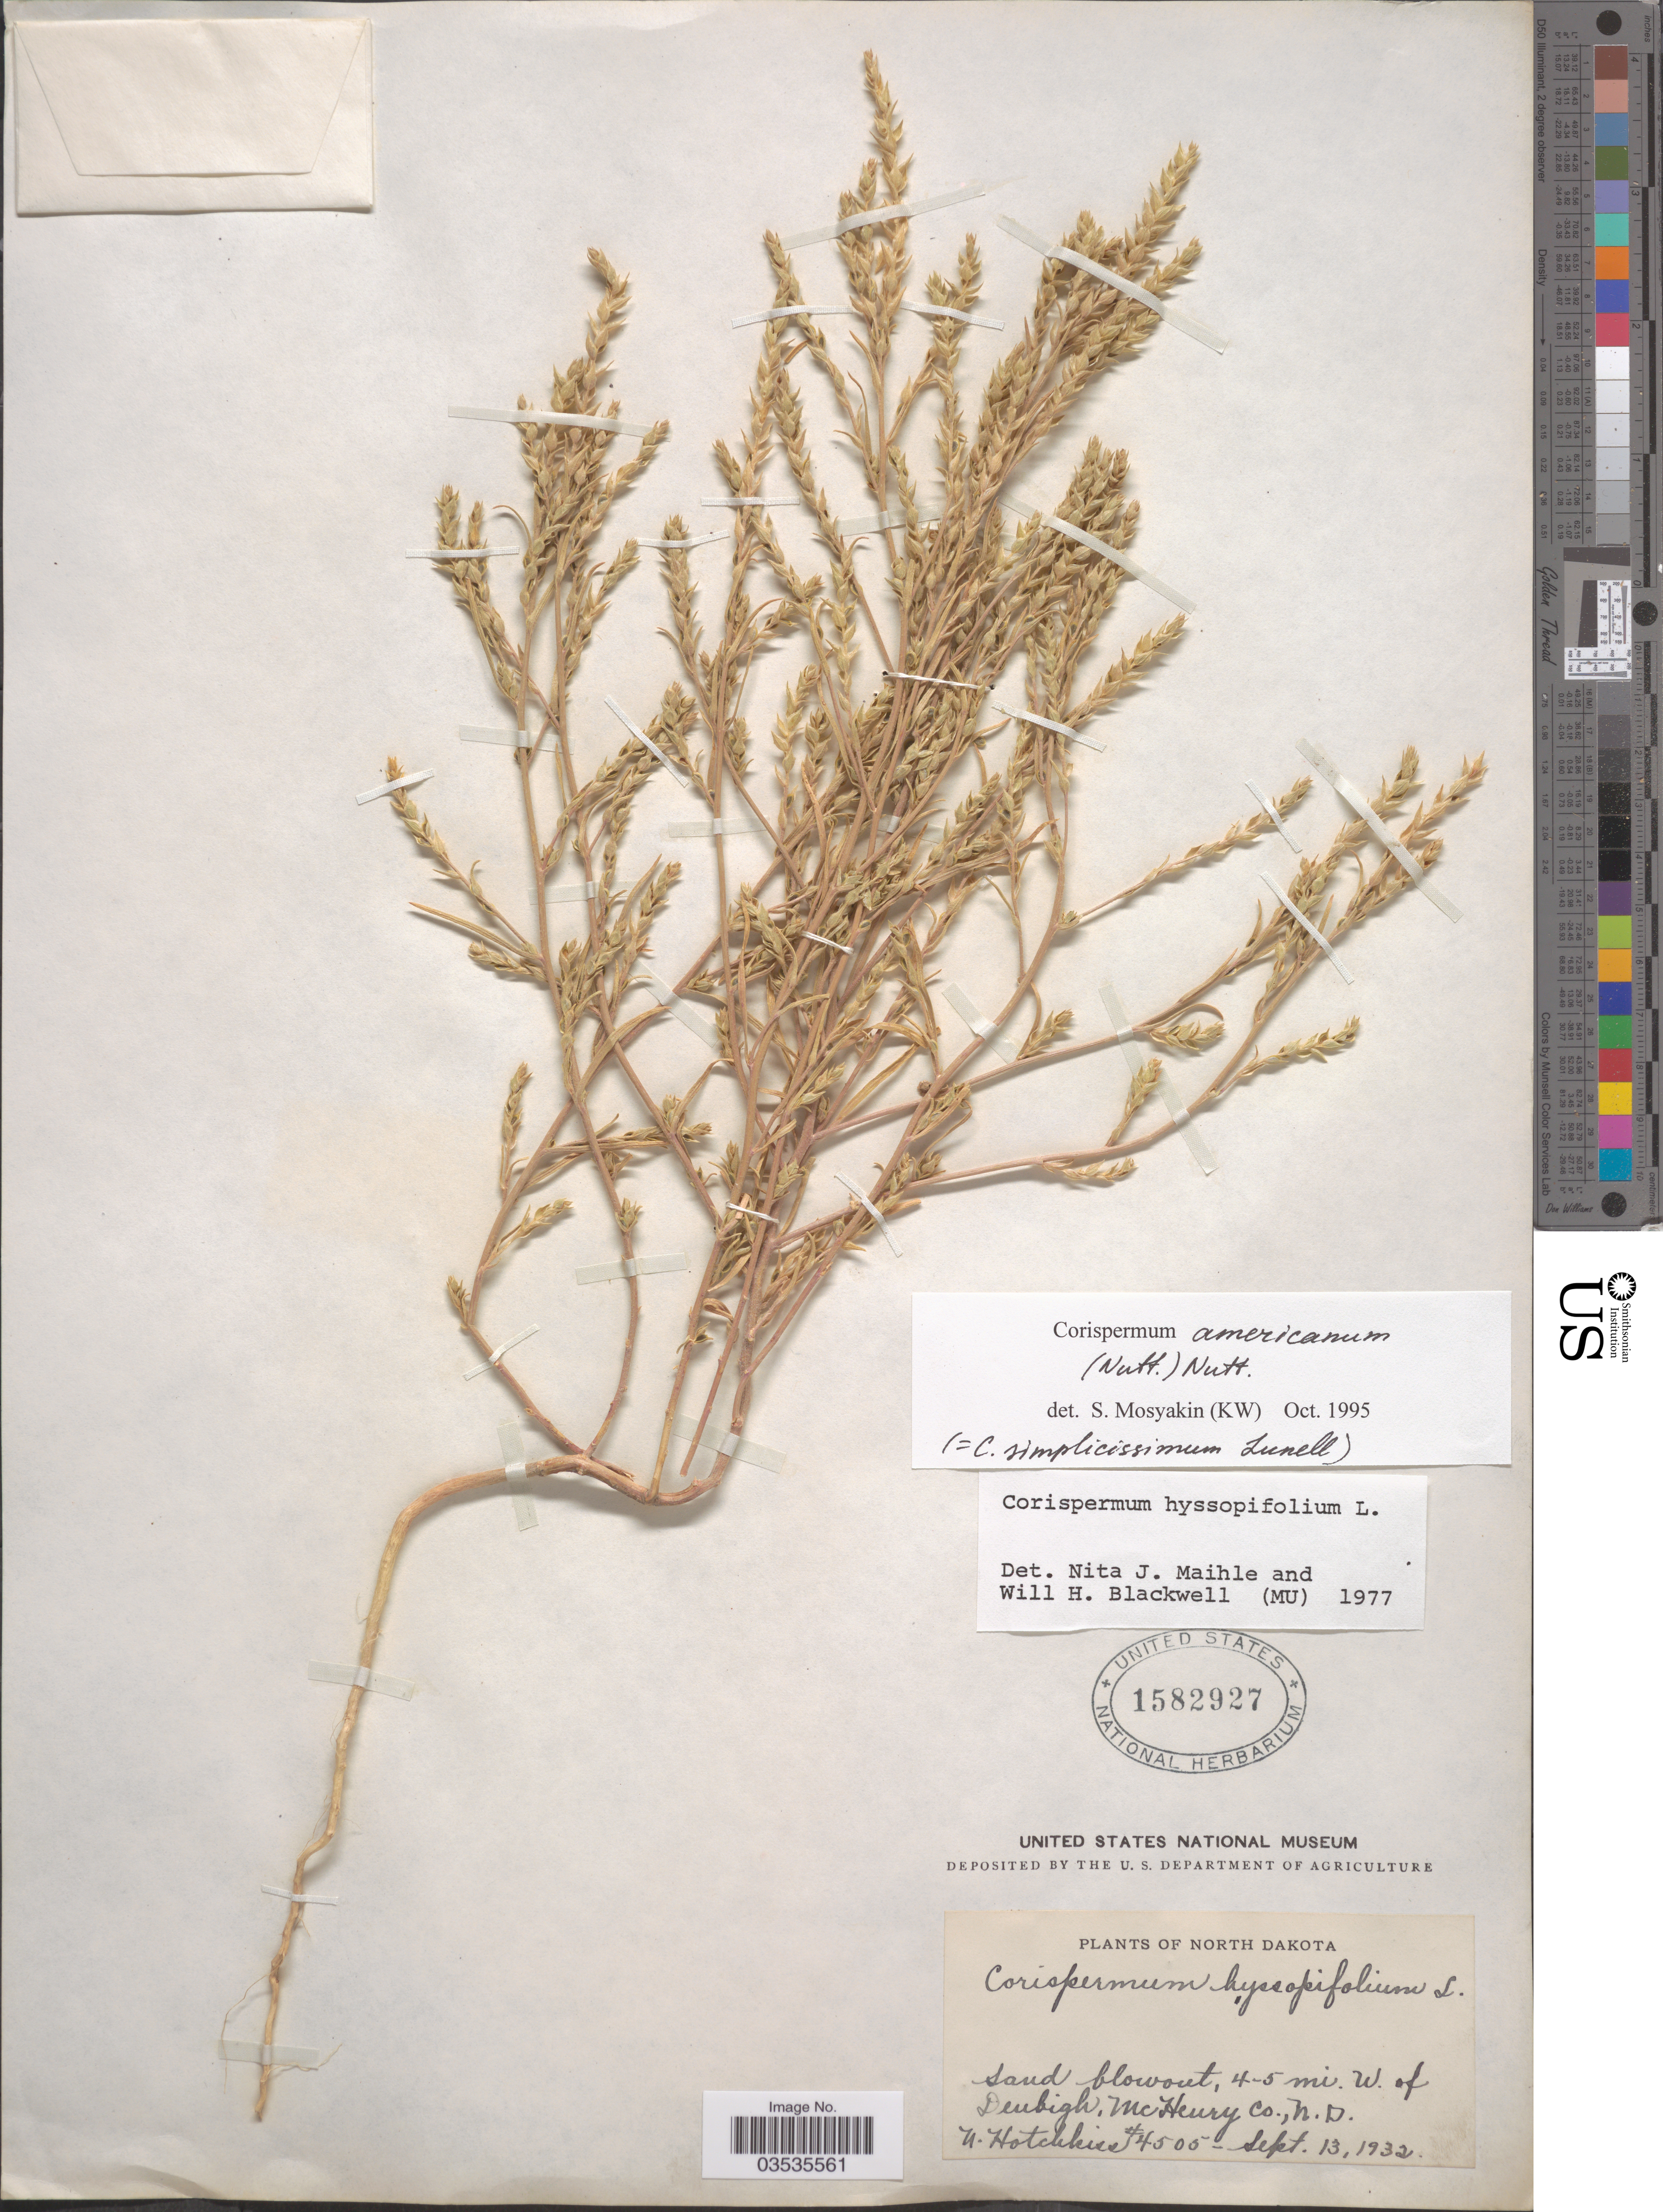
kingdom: Plantae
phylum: Tracheophyta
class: Magnoliopsida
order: Caryophyllales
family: Amaranthaceae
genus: Corispermum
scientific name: Corispermum americanum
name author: (Nutt.) Nutt.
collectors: N. Hotchkiss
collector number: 4505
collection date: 1932-09-13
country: United States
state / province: North Dakota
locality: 4-5 mi. W. of Denbigh, McHenry Co.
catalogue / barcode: US 1582927